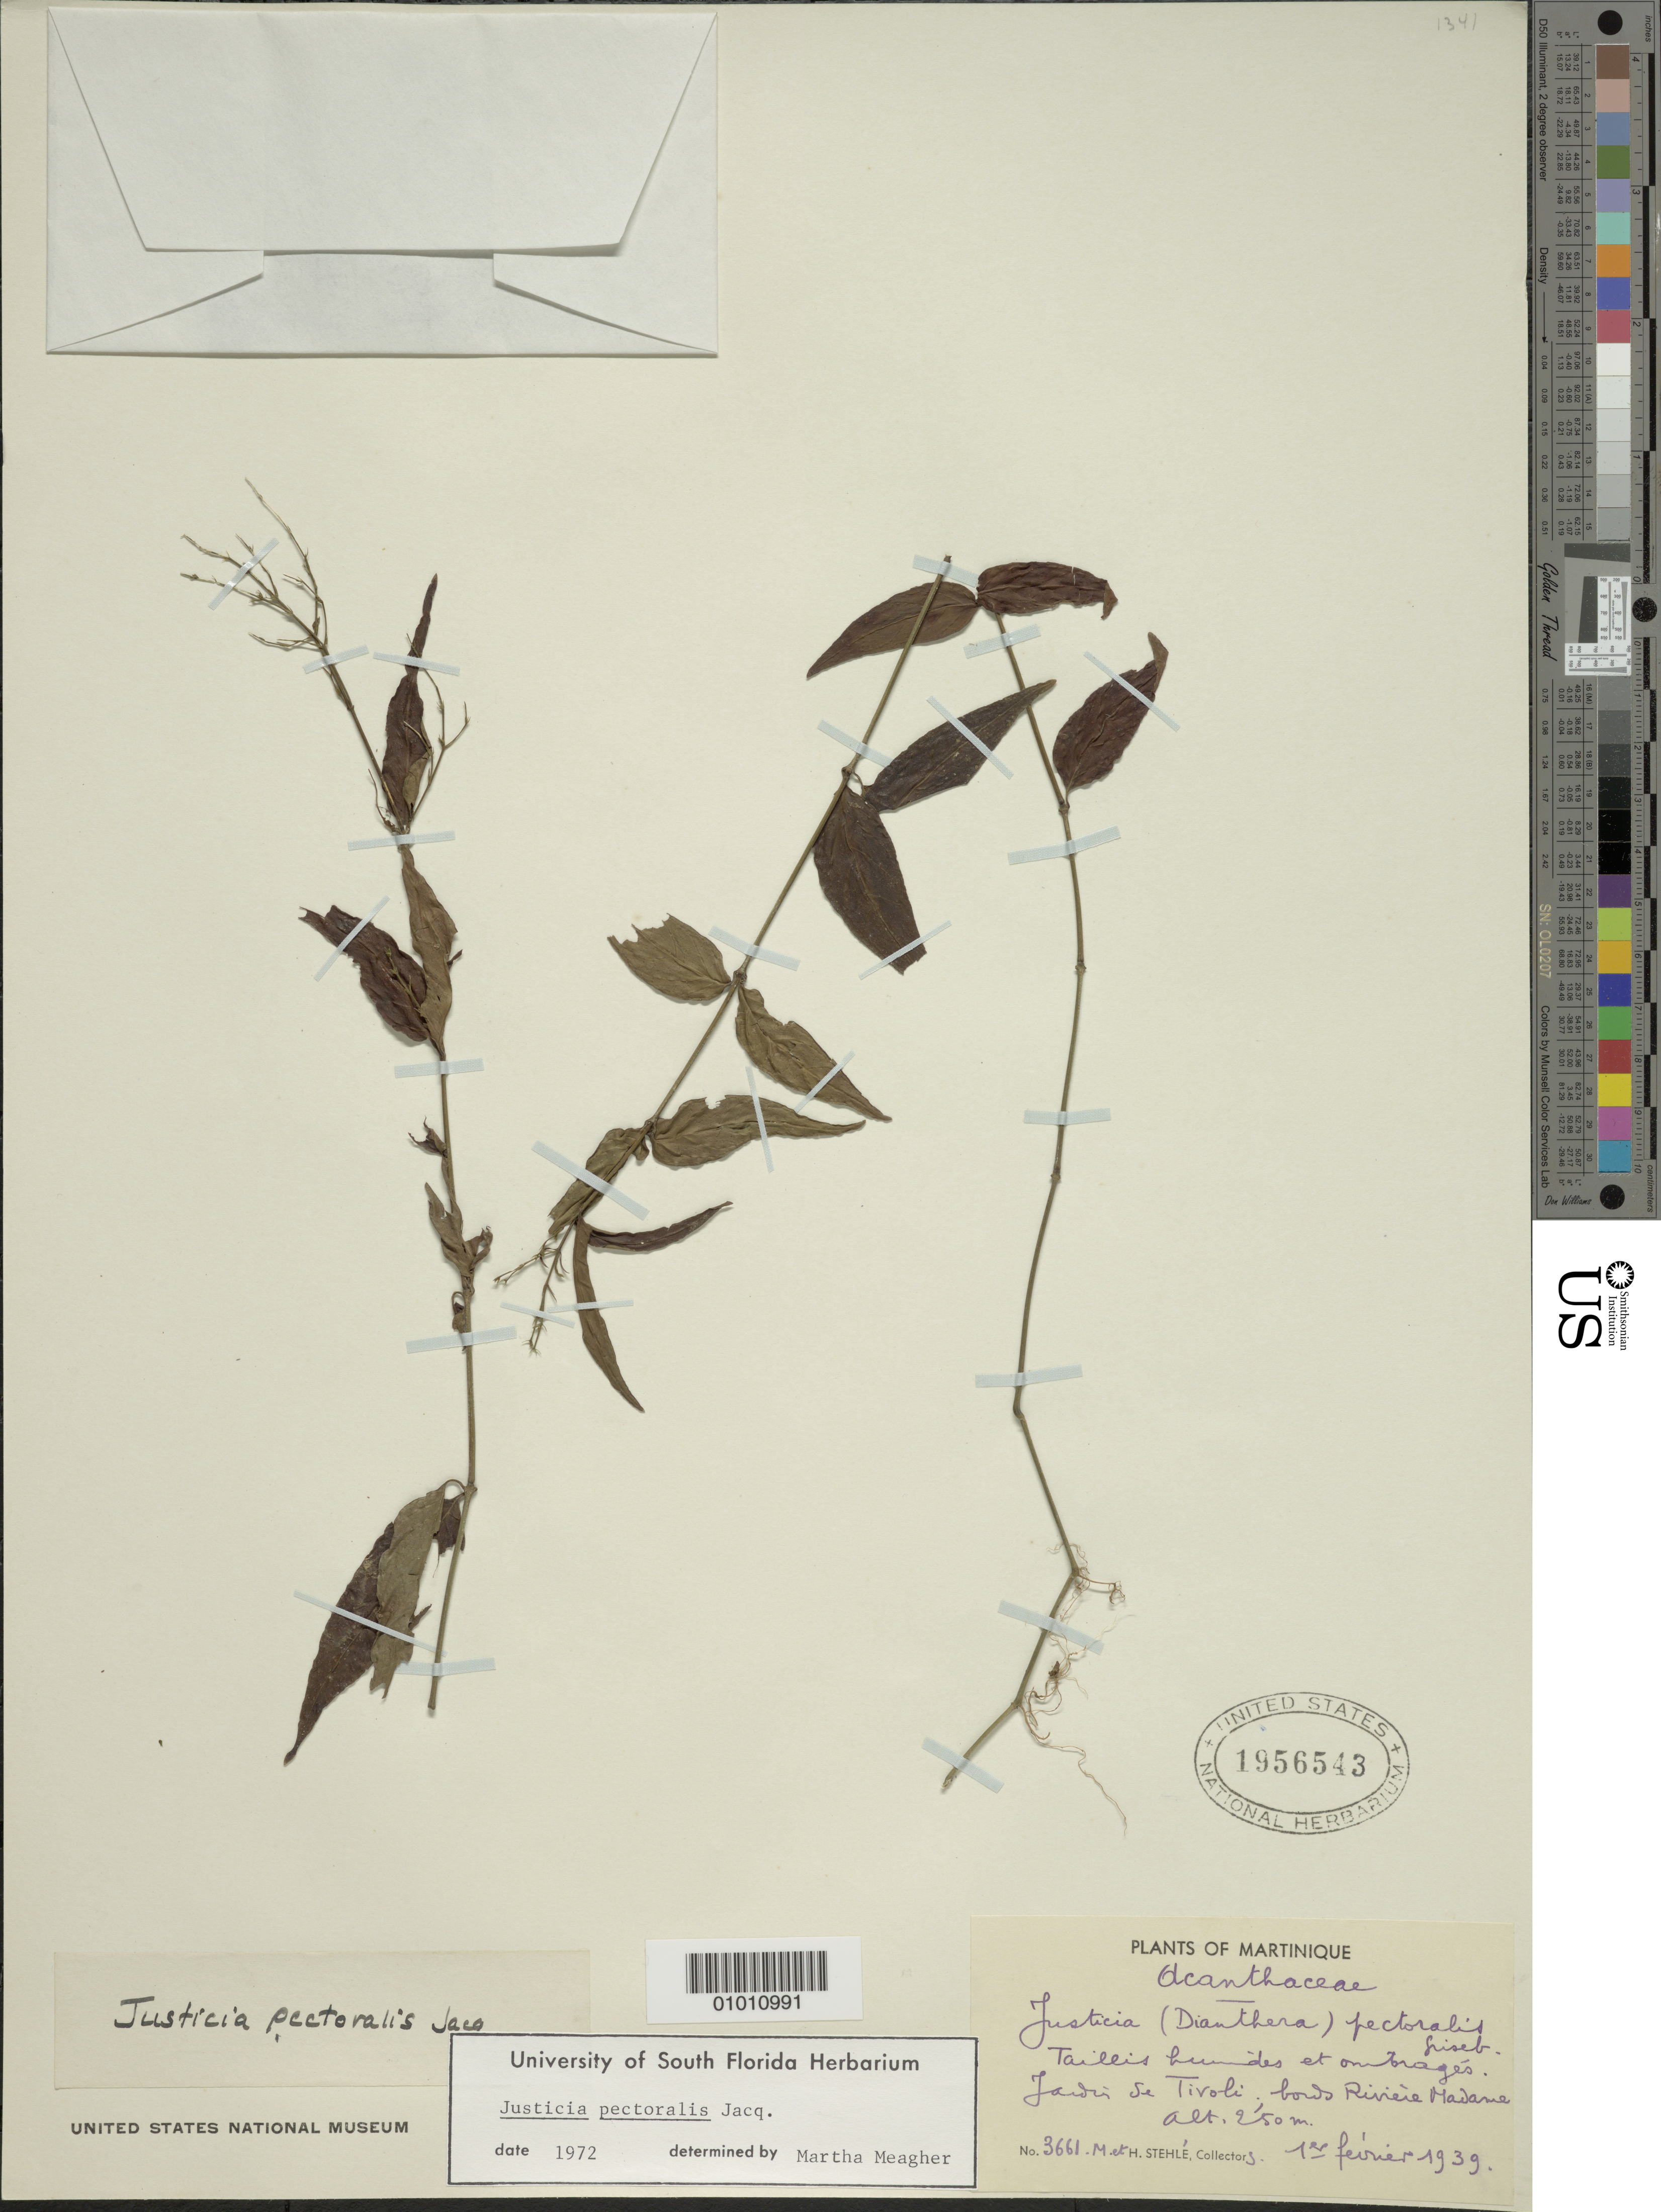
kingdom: Plantae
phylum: Tracheophyta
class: Magnoliopsida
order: Lamiales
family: Acanthaceae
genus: Justicia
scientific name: Justicia pectoralis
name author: Jacq.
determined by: Meagher, M.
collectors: H. Stehlé & M. Stehlé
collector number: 3661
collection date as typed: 01 Feb 1939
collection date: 1939-02-01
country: Martinique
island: Martinique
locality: Riv. Madame, Jardin de Tivoli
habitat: Tailles humides et ombragés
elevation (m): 250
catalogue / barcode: US 1956543